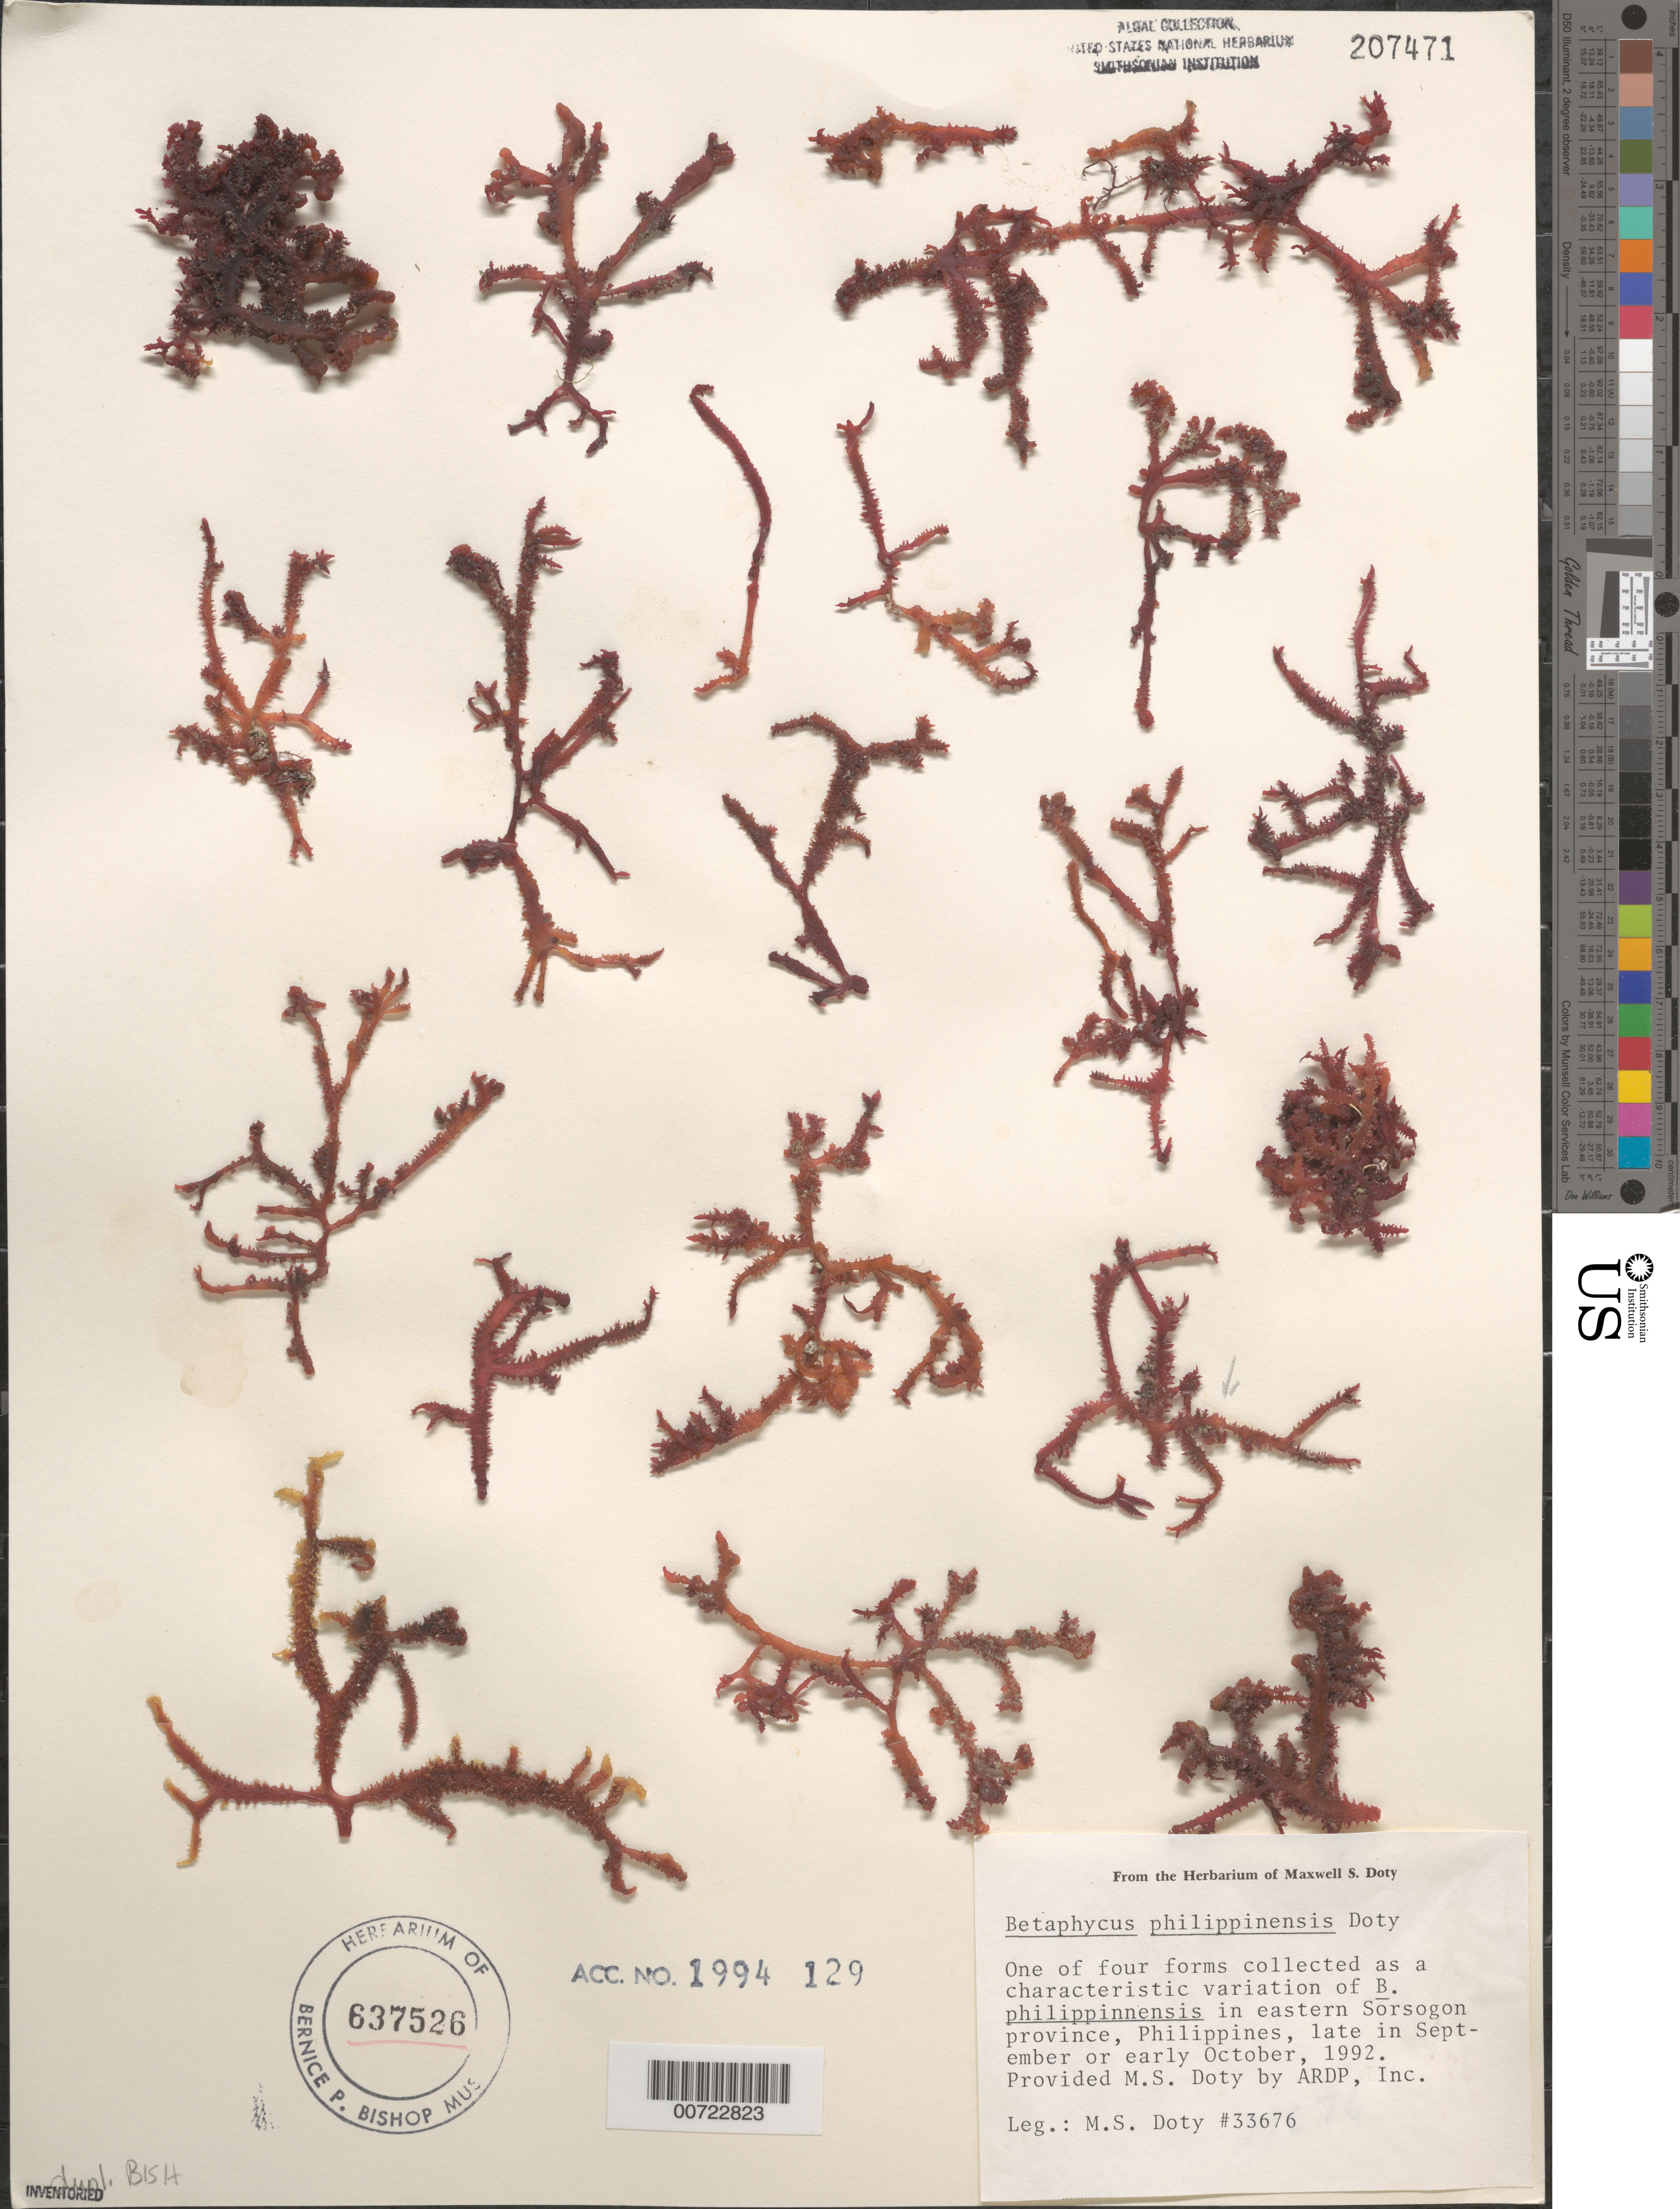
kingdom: Plantae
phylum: Rhodophyta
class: Florideophyceae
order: Gigartinales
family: Solieriaceae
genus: Betaphycus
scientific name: Betaphycus gelatinus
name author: (Esper) Doty ex P.C. Silva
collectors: M. S. Doty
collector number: MSD 33676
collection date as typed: Sep 1992 or -- Oct 1992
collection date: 1992-09 or 1992-10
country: Philippines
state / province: Bicol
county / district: Sorsogon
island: Luzon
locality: Eastern part of province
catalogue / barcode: US 207471